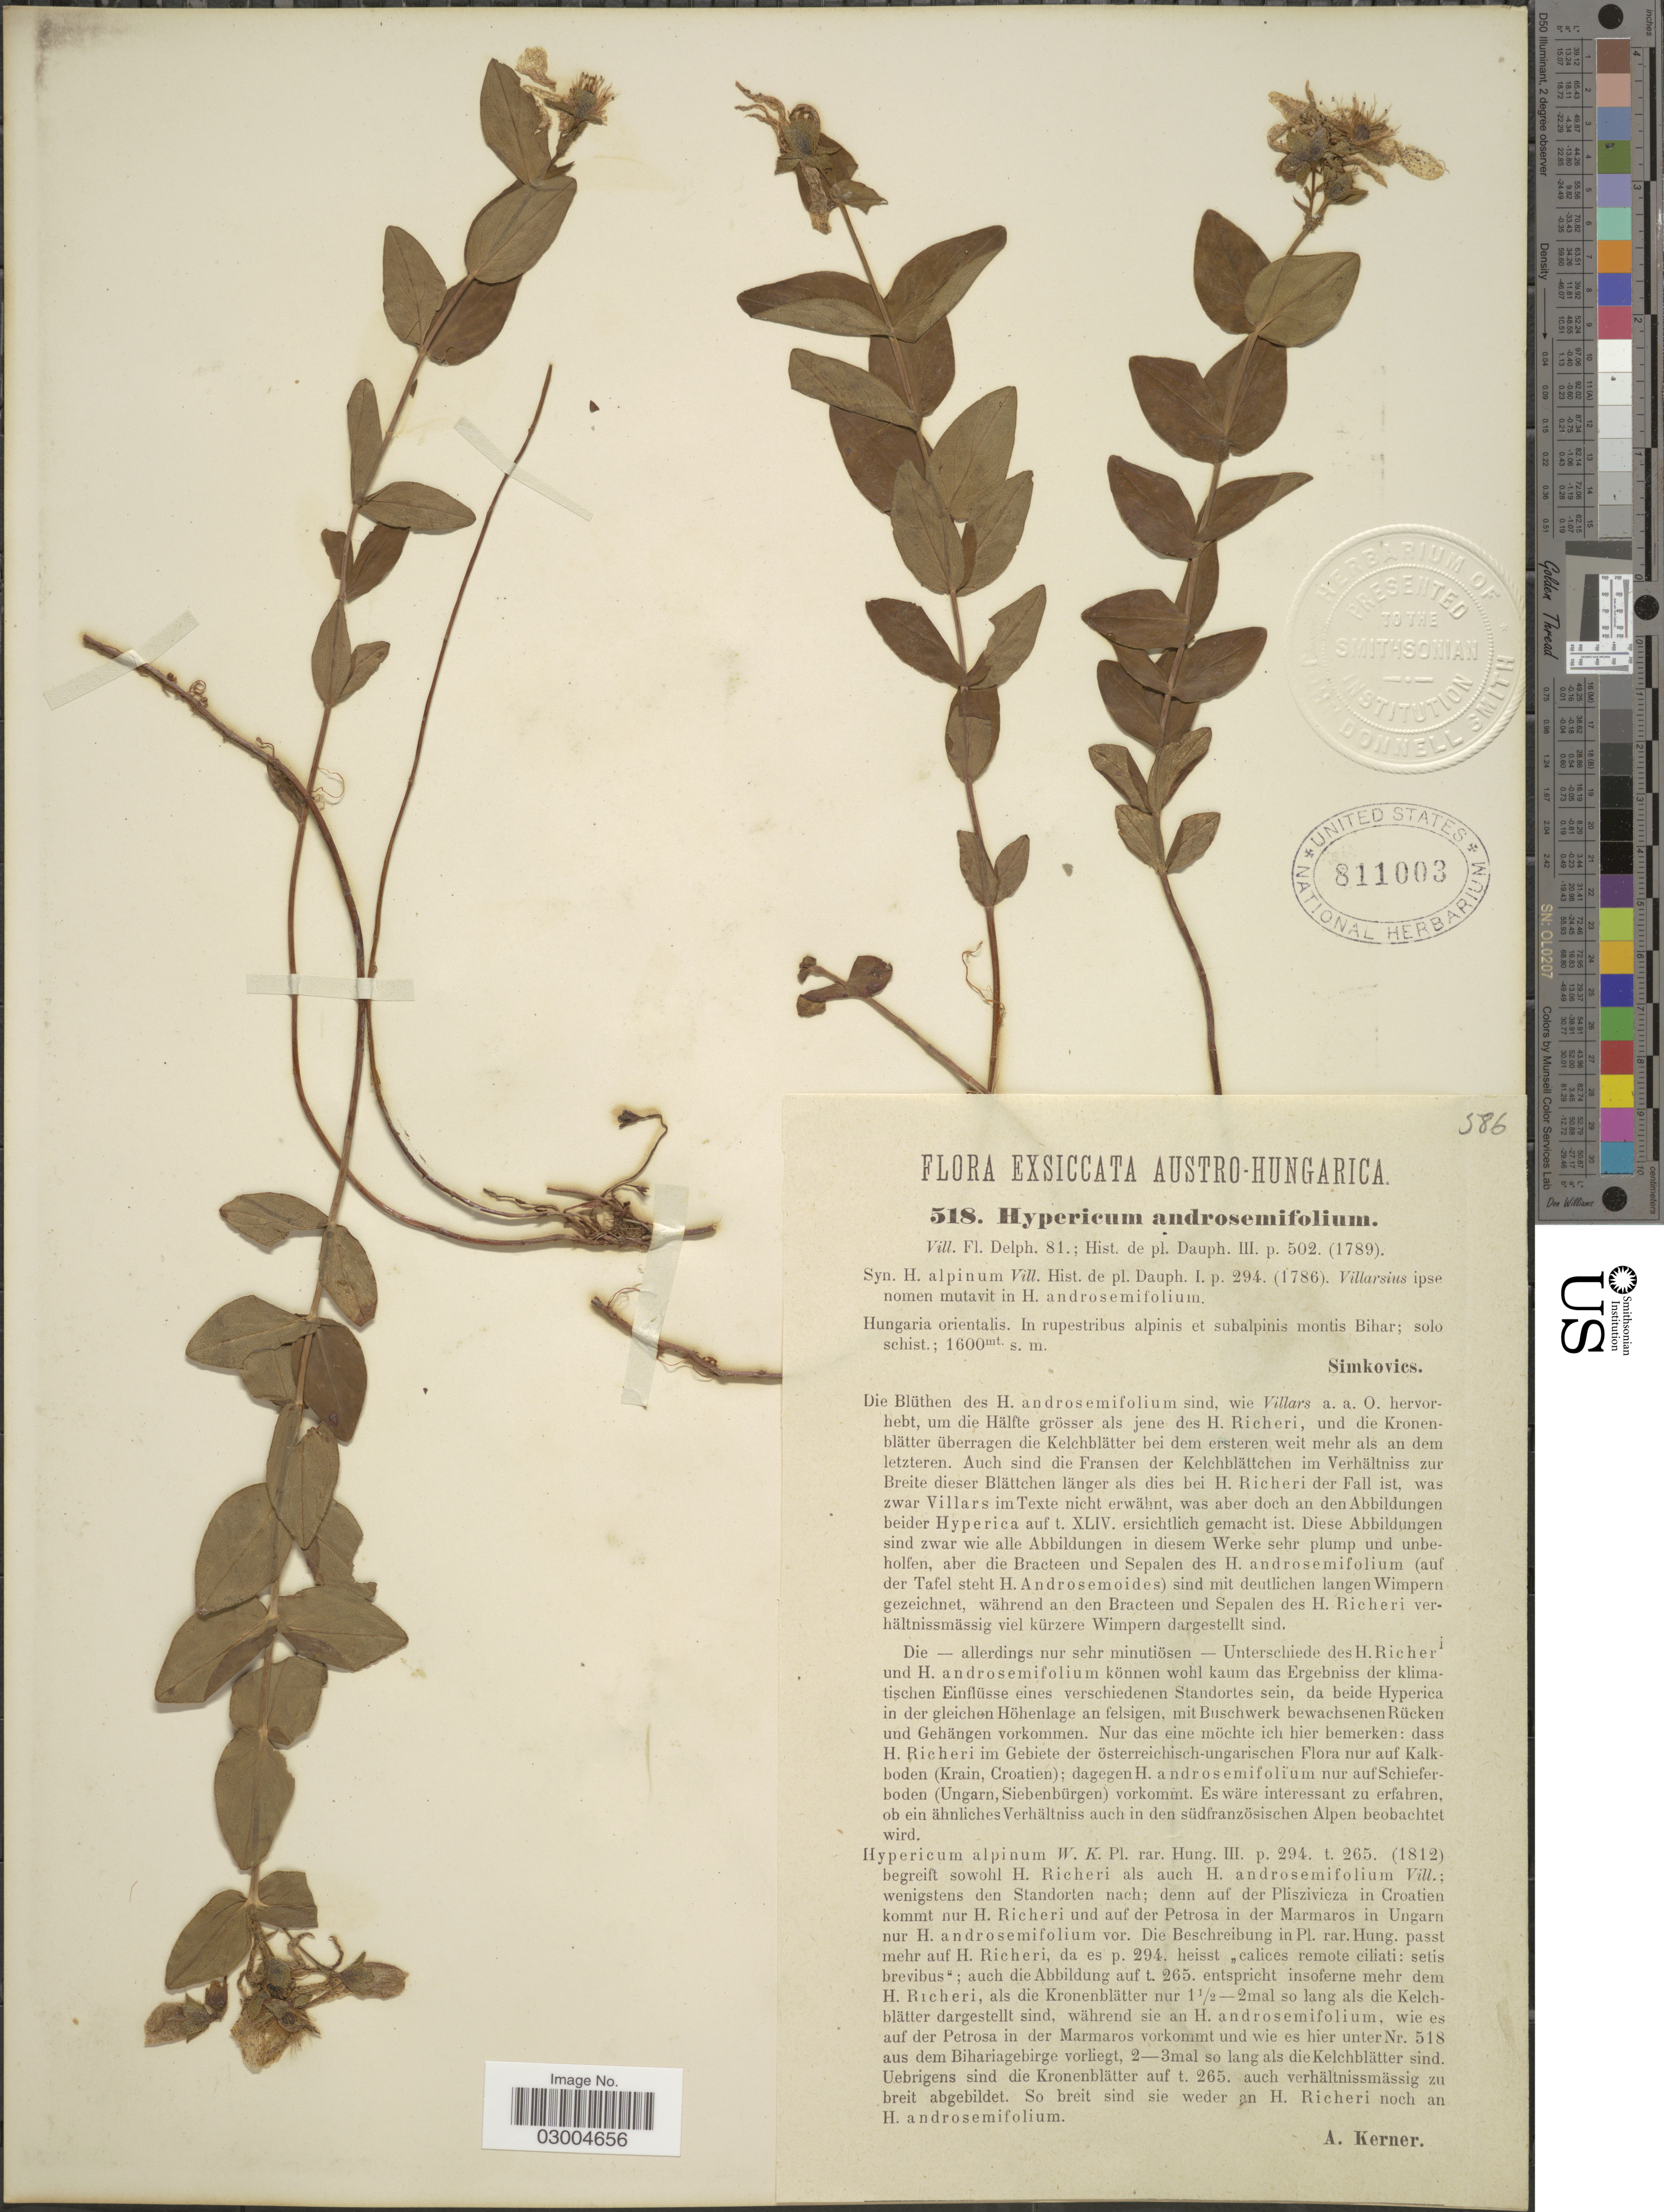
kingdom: Plantae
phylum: Tracheophyta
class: Magnoliopsida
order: Malpighiales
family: Hypericaceae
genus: Hypericum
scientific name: Hypericum androsaemifolium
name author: Vill.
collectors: A. Kerner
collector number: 518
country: Hungary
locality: Austro-Hungarica.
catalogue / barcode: US 811003